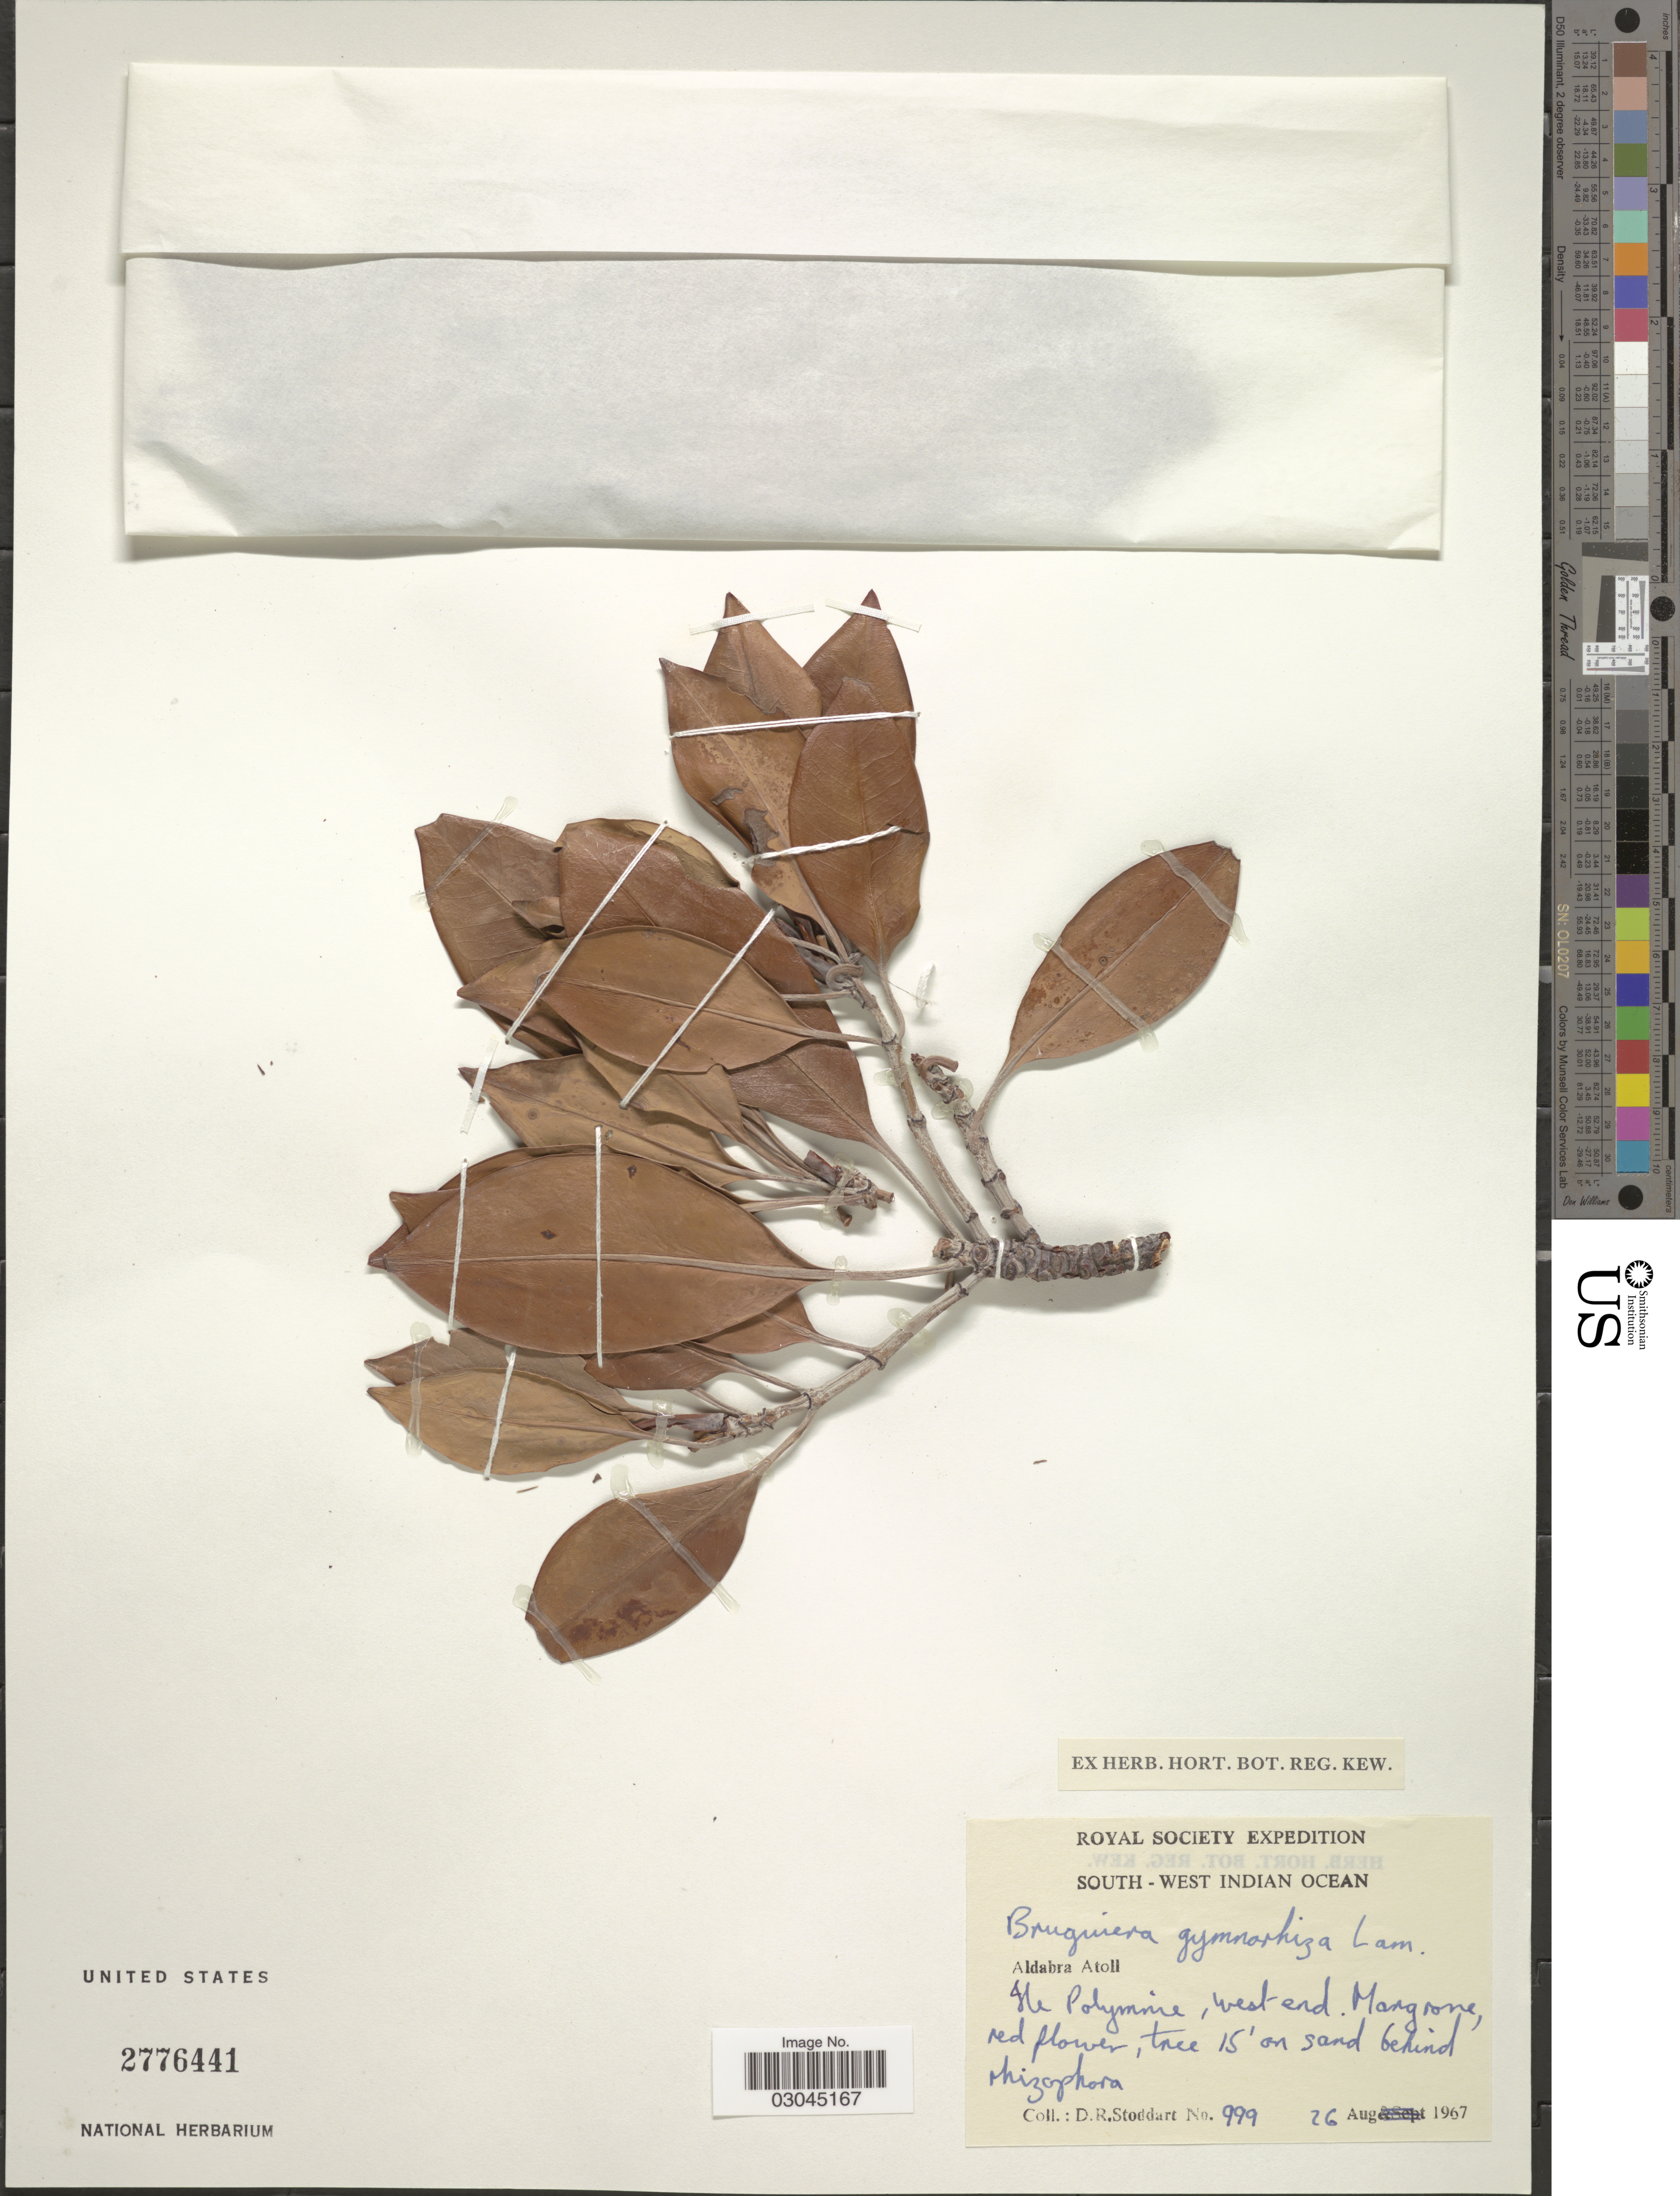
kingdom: Plantae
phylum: Tracheophyta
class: Magnoliopsida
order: Malpighiales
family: Rhizophoraceae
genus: Bruguiera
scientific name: Bruguiera gymnorhiza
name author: (L.) Savigny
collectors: D. R. Stoddart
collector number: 999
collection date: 1967-08-26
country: Seychelles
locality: South-West Indian Ocean. Aldabra Atoll. Ile Polymnie, west end.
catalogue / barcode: US 2776441